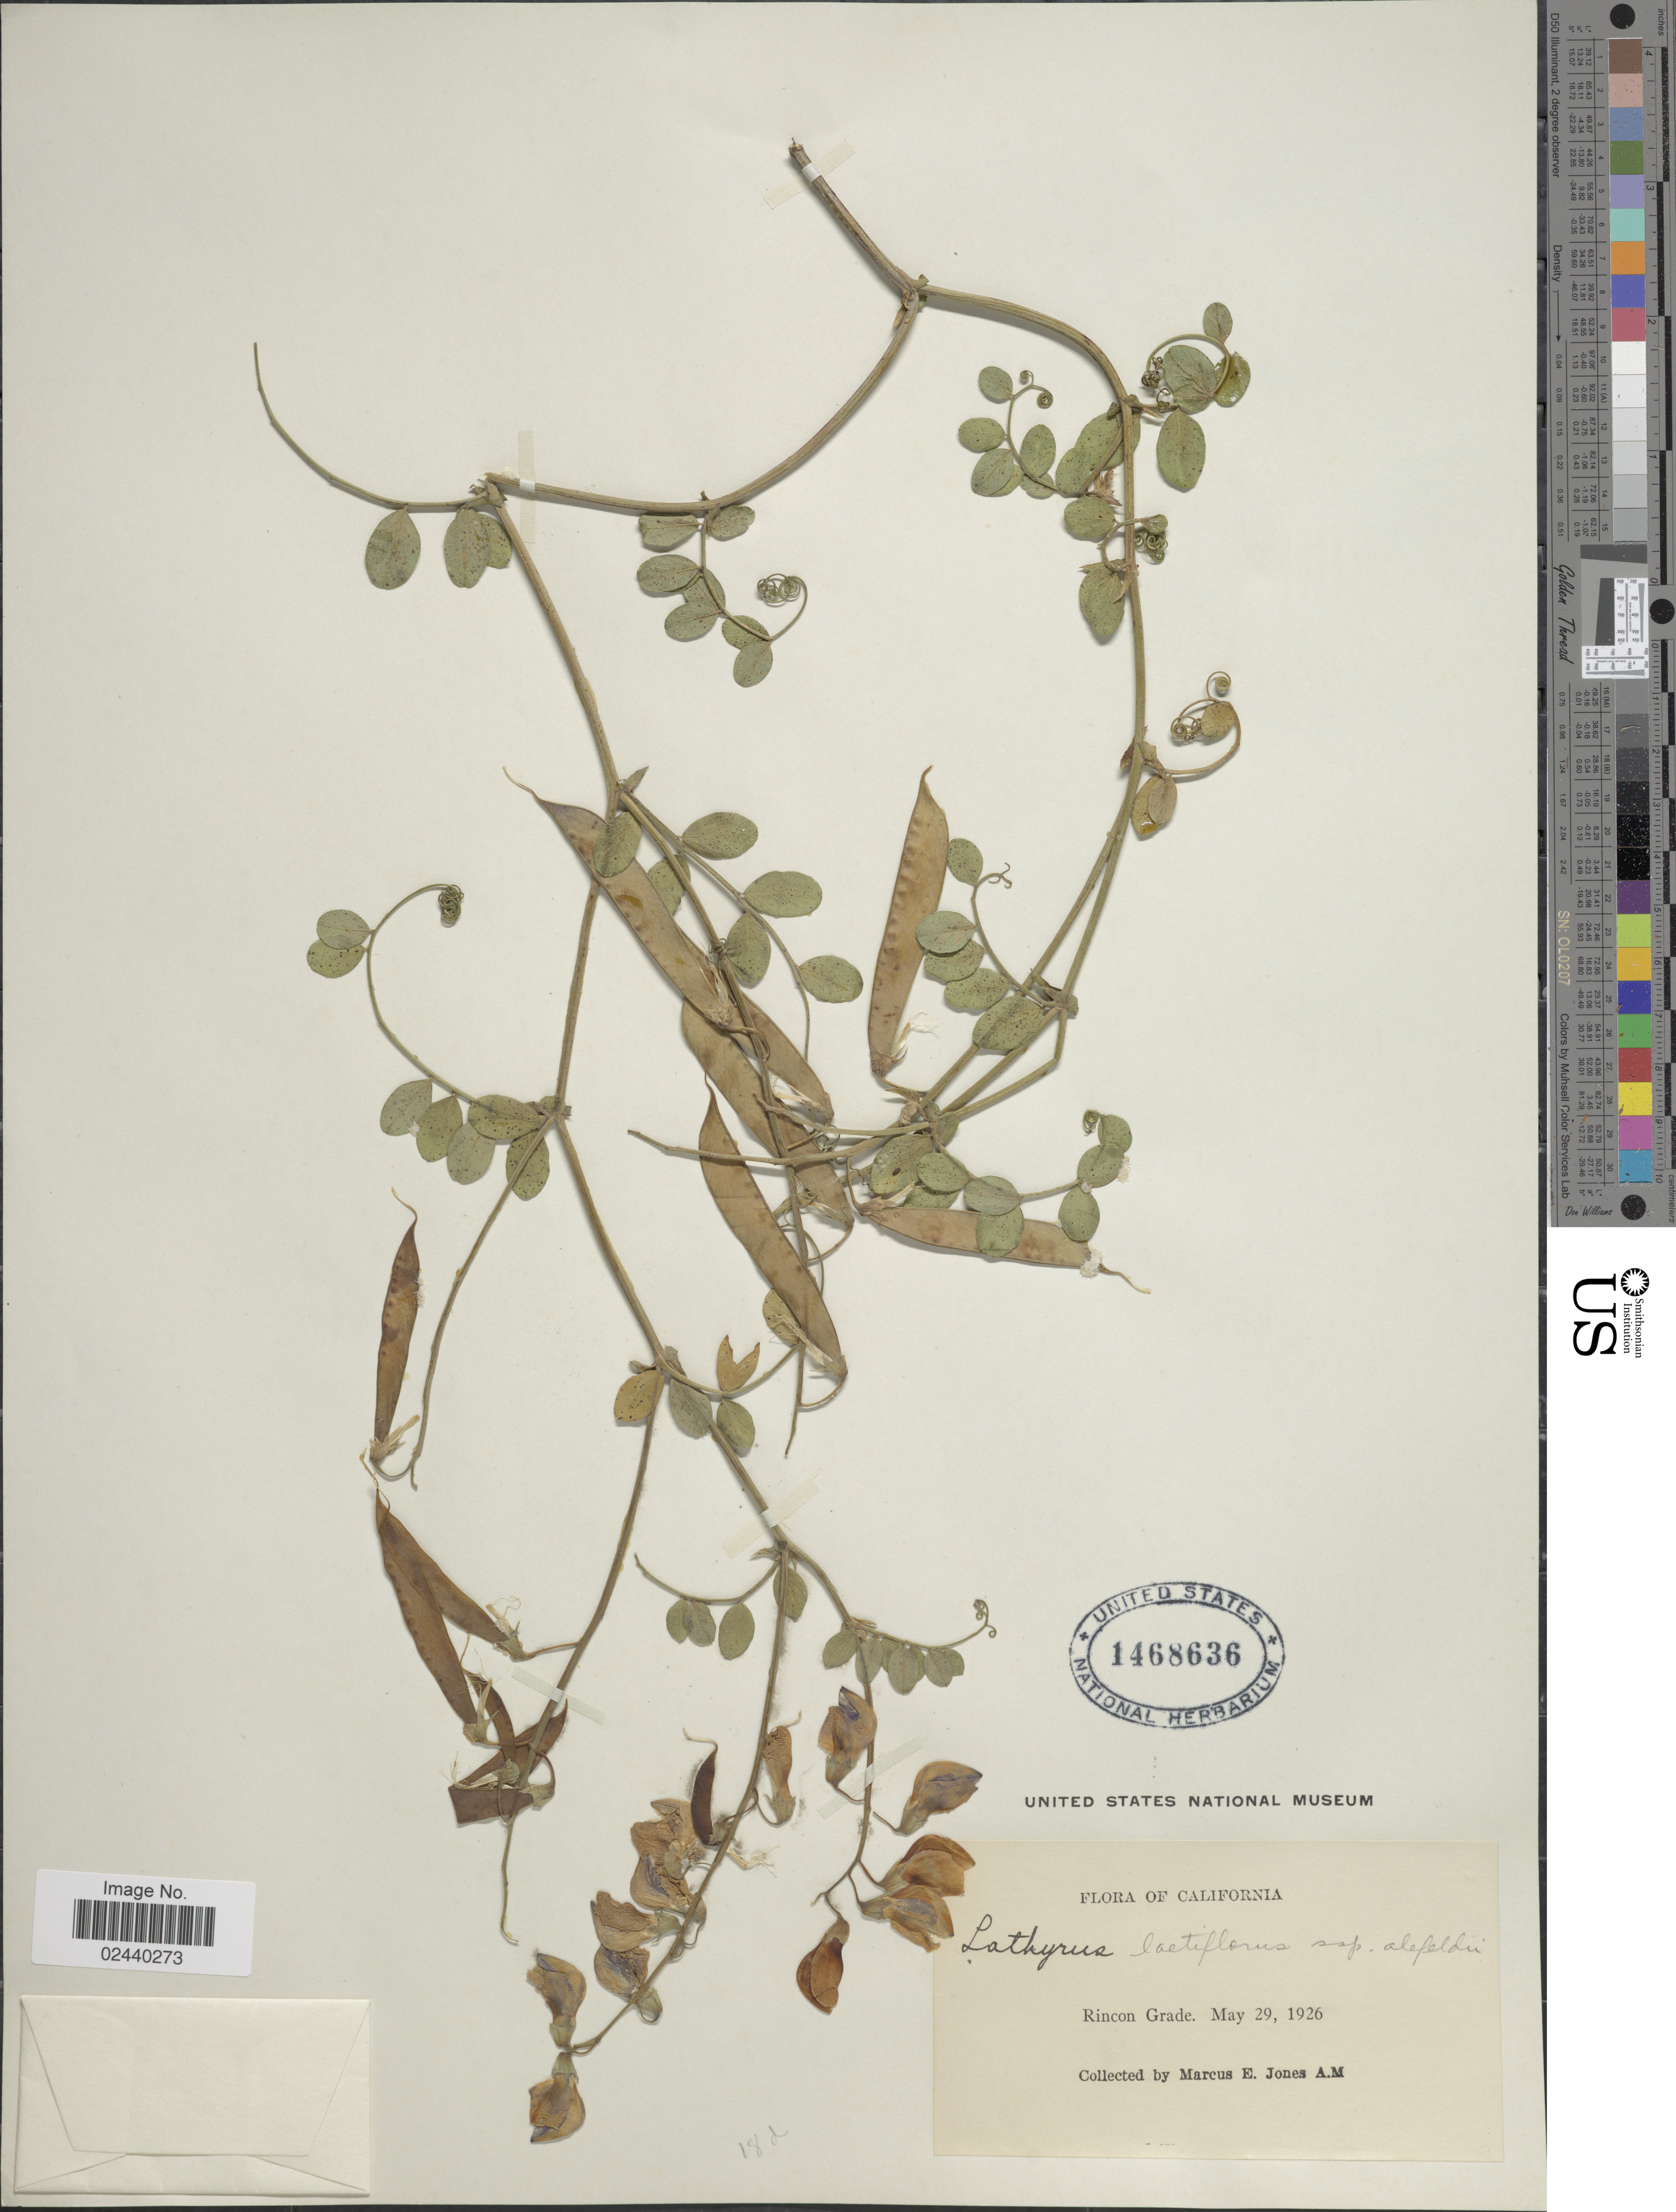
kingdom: Plantae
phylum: Tracheophyta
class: Magnoliopsida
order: Fabales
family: Fabaceae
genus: Lathyrus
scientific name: Lathyrus alefeldii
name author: T.G. White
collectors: M. E. Jones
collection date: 1926-05-29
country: United States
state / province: California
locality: Rincon Grade.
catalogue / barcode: US 1468636